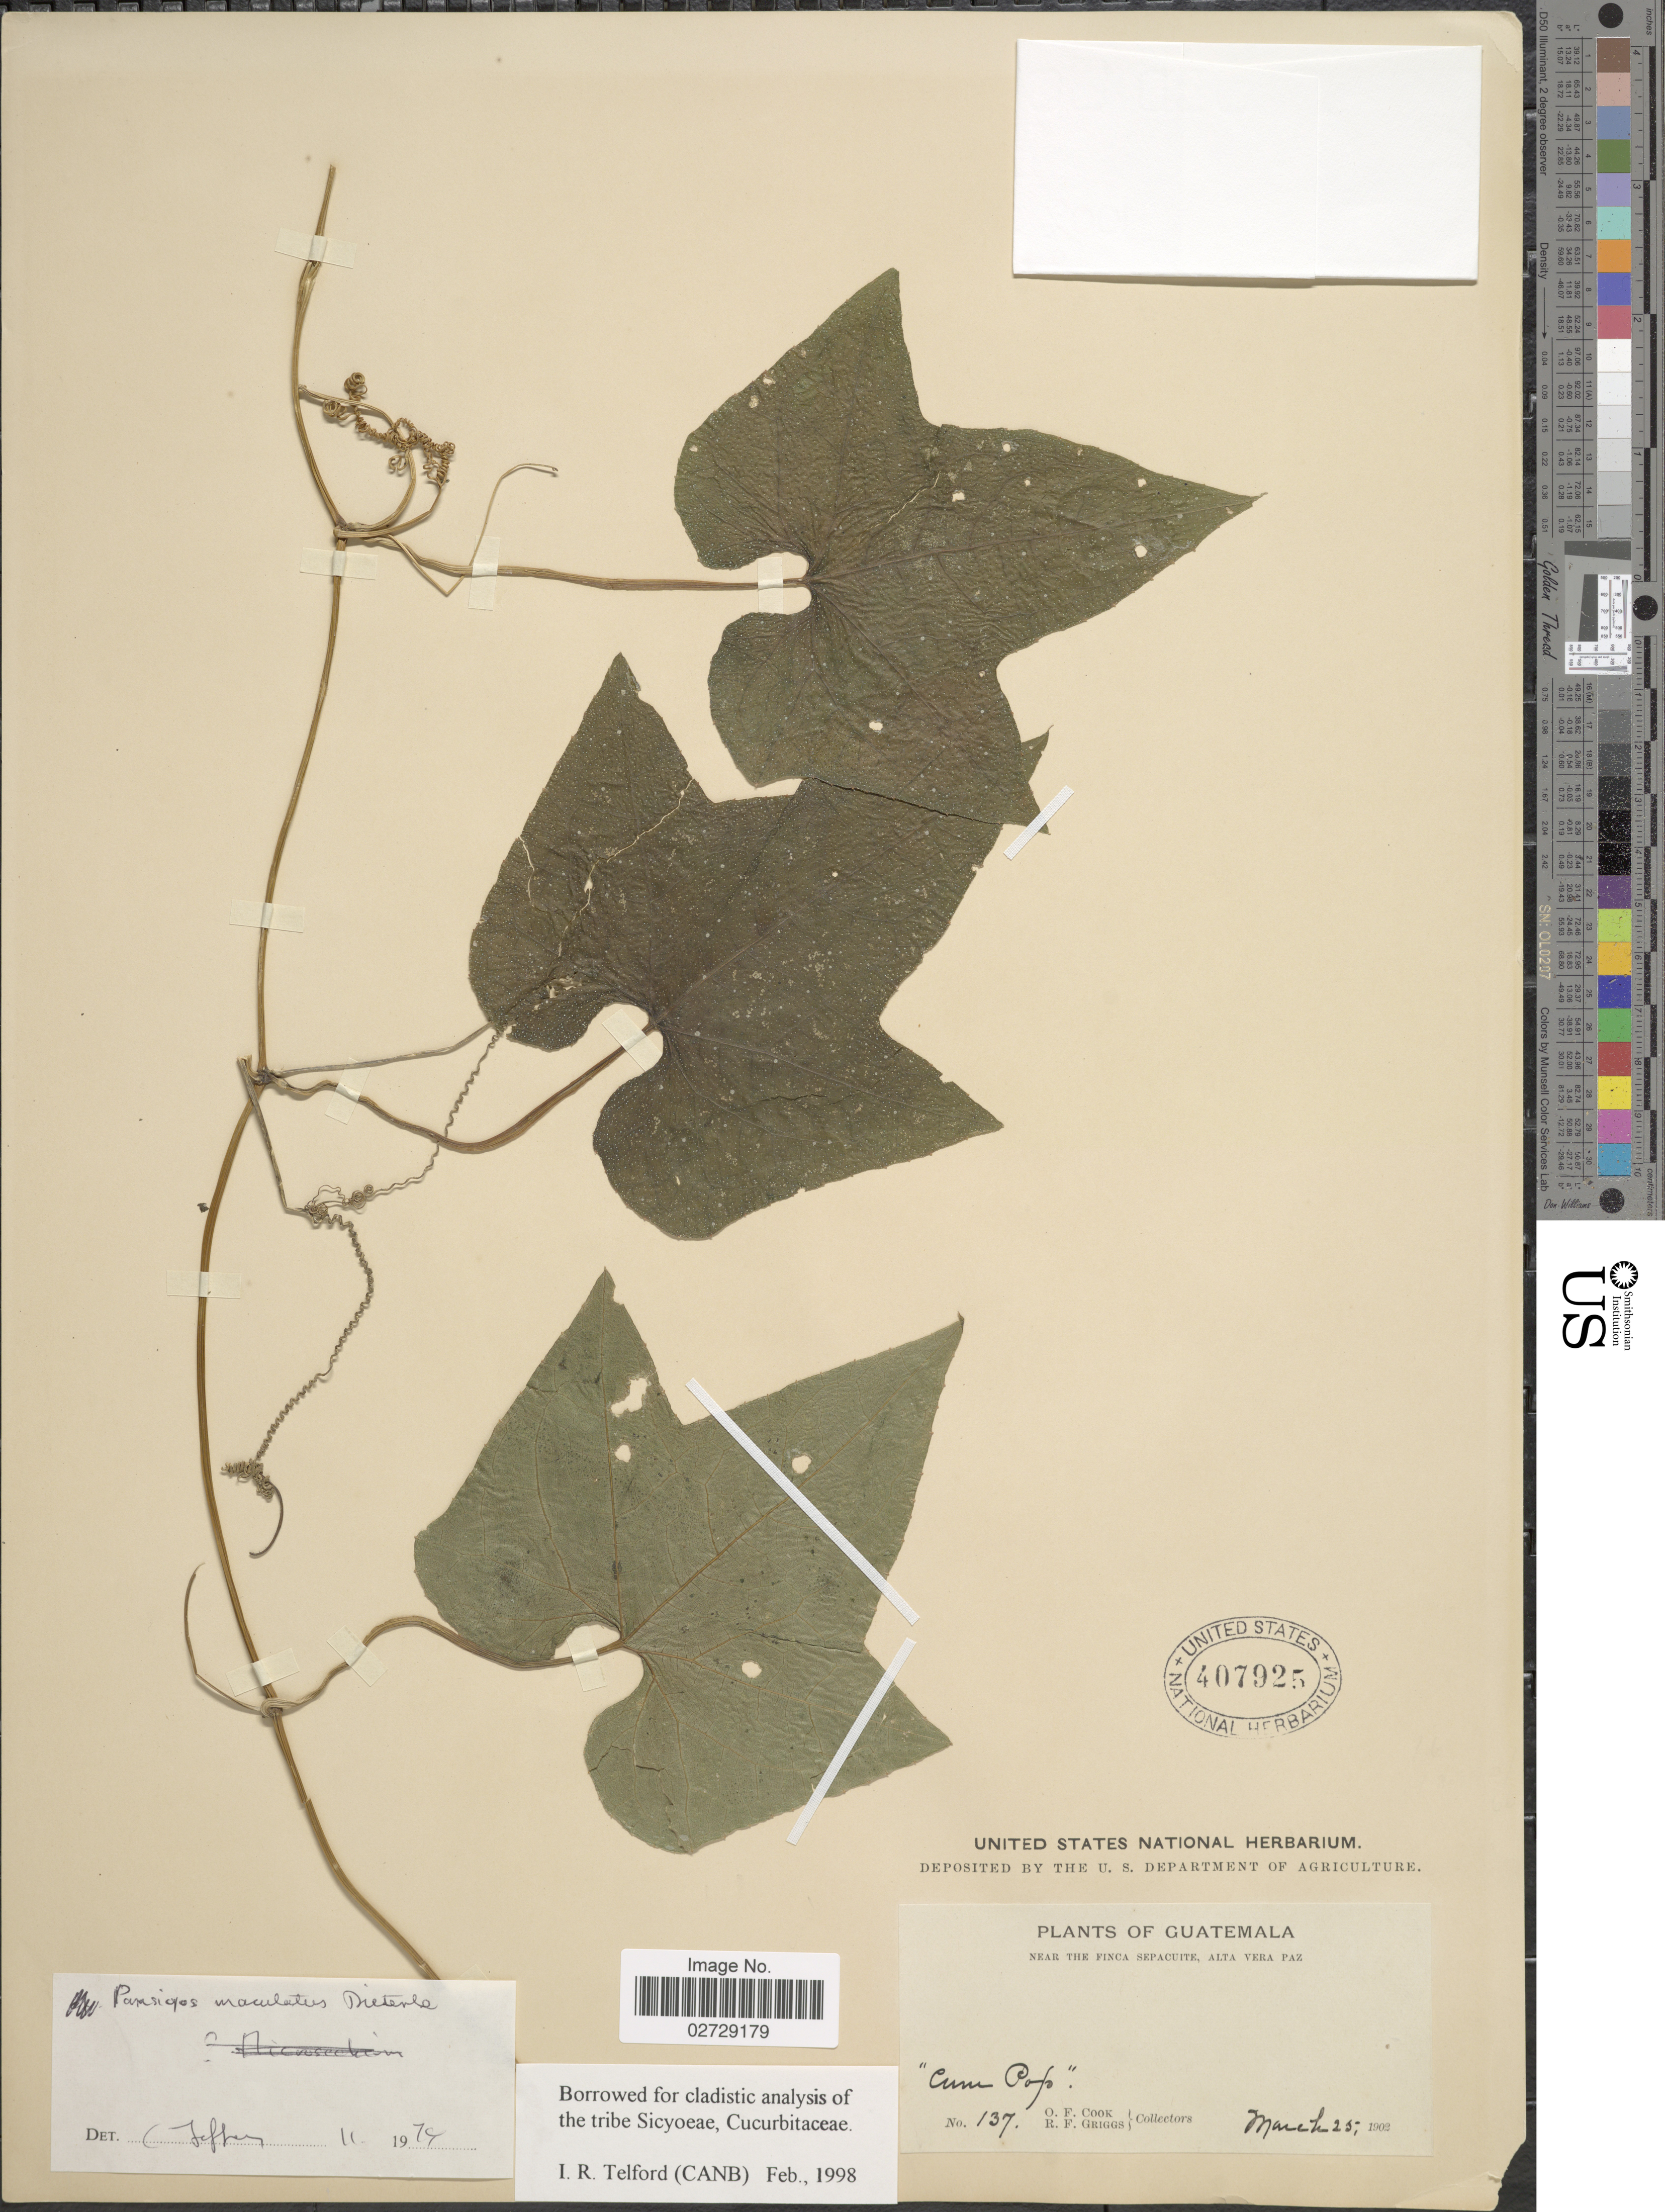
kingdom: Plantae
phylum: Tracheophyta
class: Magnoliopsida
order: Cucurbitales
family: Cucurbitaceae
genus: Parasicyos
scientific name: Parasicyos maculatus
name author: Dieterle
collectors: O. F. Cook & R. F. Griggs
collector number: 137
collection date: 1902-03-25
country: Guatemala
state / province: Alta Verapaz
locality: Near the Finca Sepacuite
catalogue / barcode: US 407928